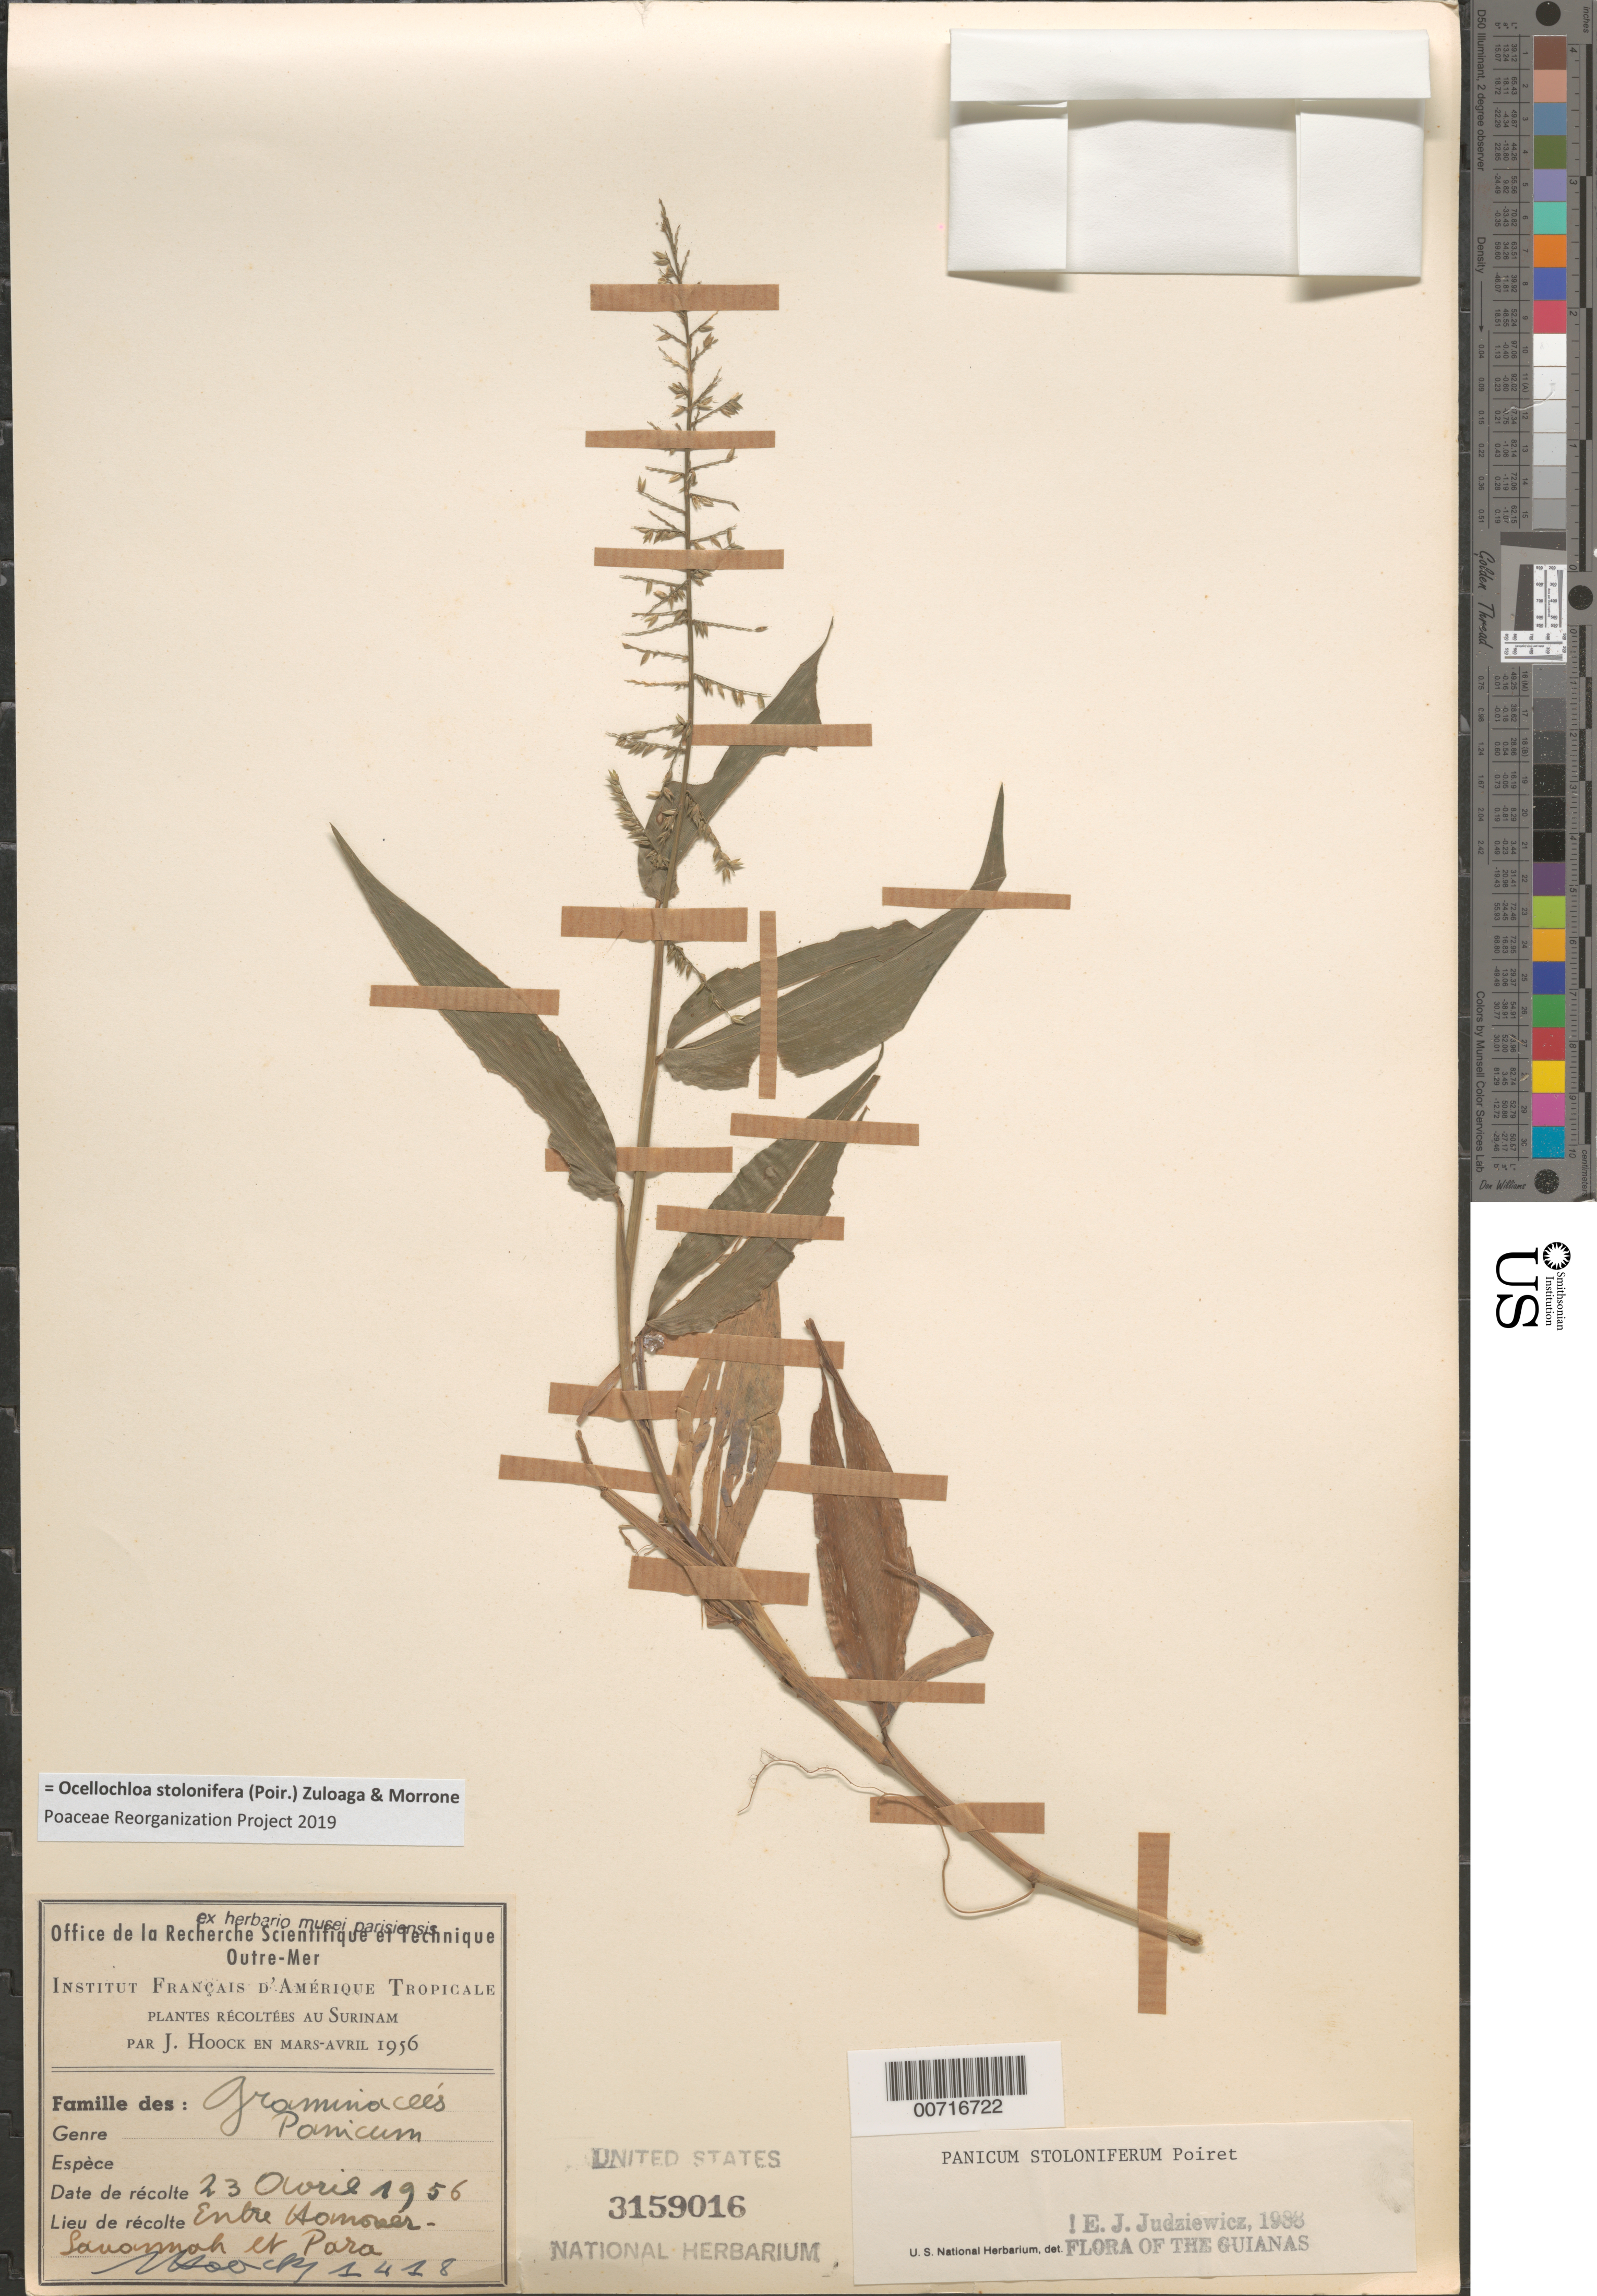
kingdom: Plantae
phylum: Tracheophyta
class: Liliopsida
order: Poales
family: Poaceae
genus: Panicum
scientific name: Panicum stoloniferum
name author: Poir.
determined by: Judziewicz, E. J.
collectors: J. Hoock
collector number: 1418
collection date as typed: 23-Apr-56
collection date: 1956-04-23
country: Suriname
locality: Zanderij I, fond Honover Savanna, vers Para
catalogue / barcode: US 3159016